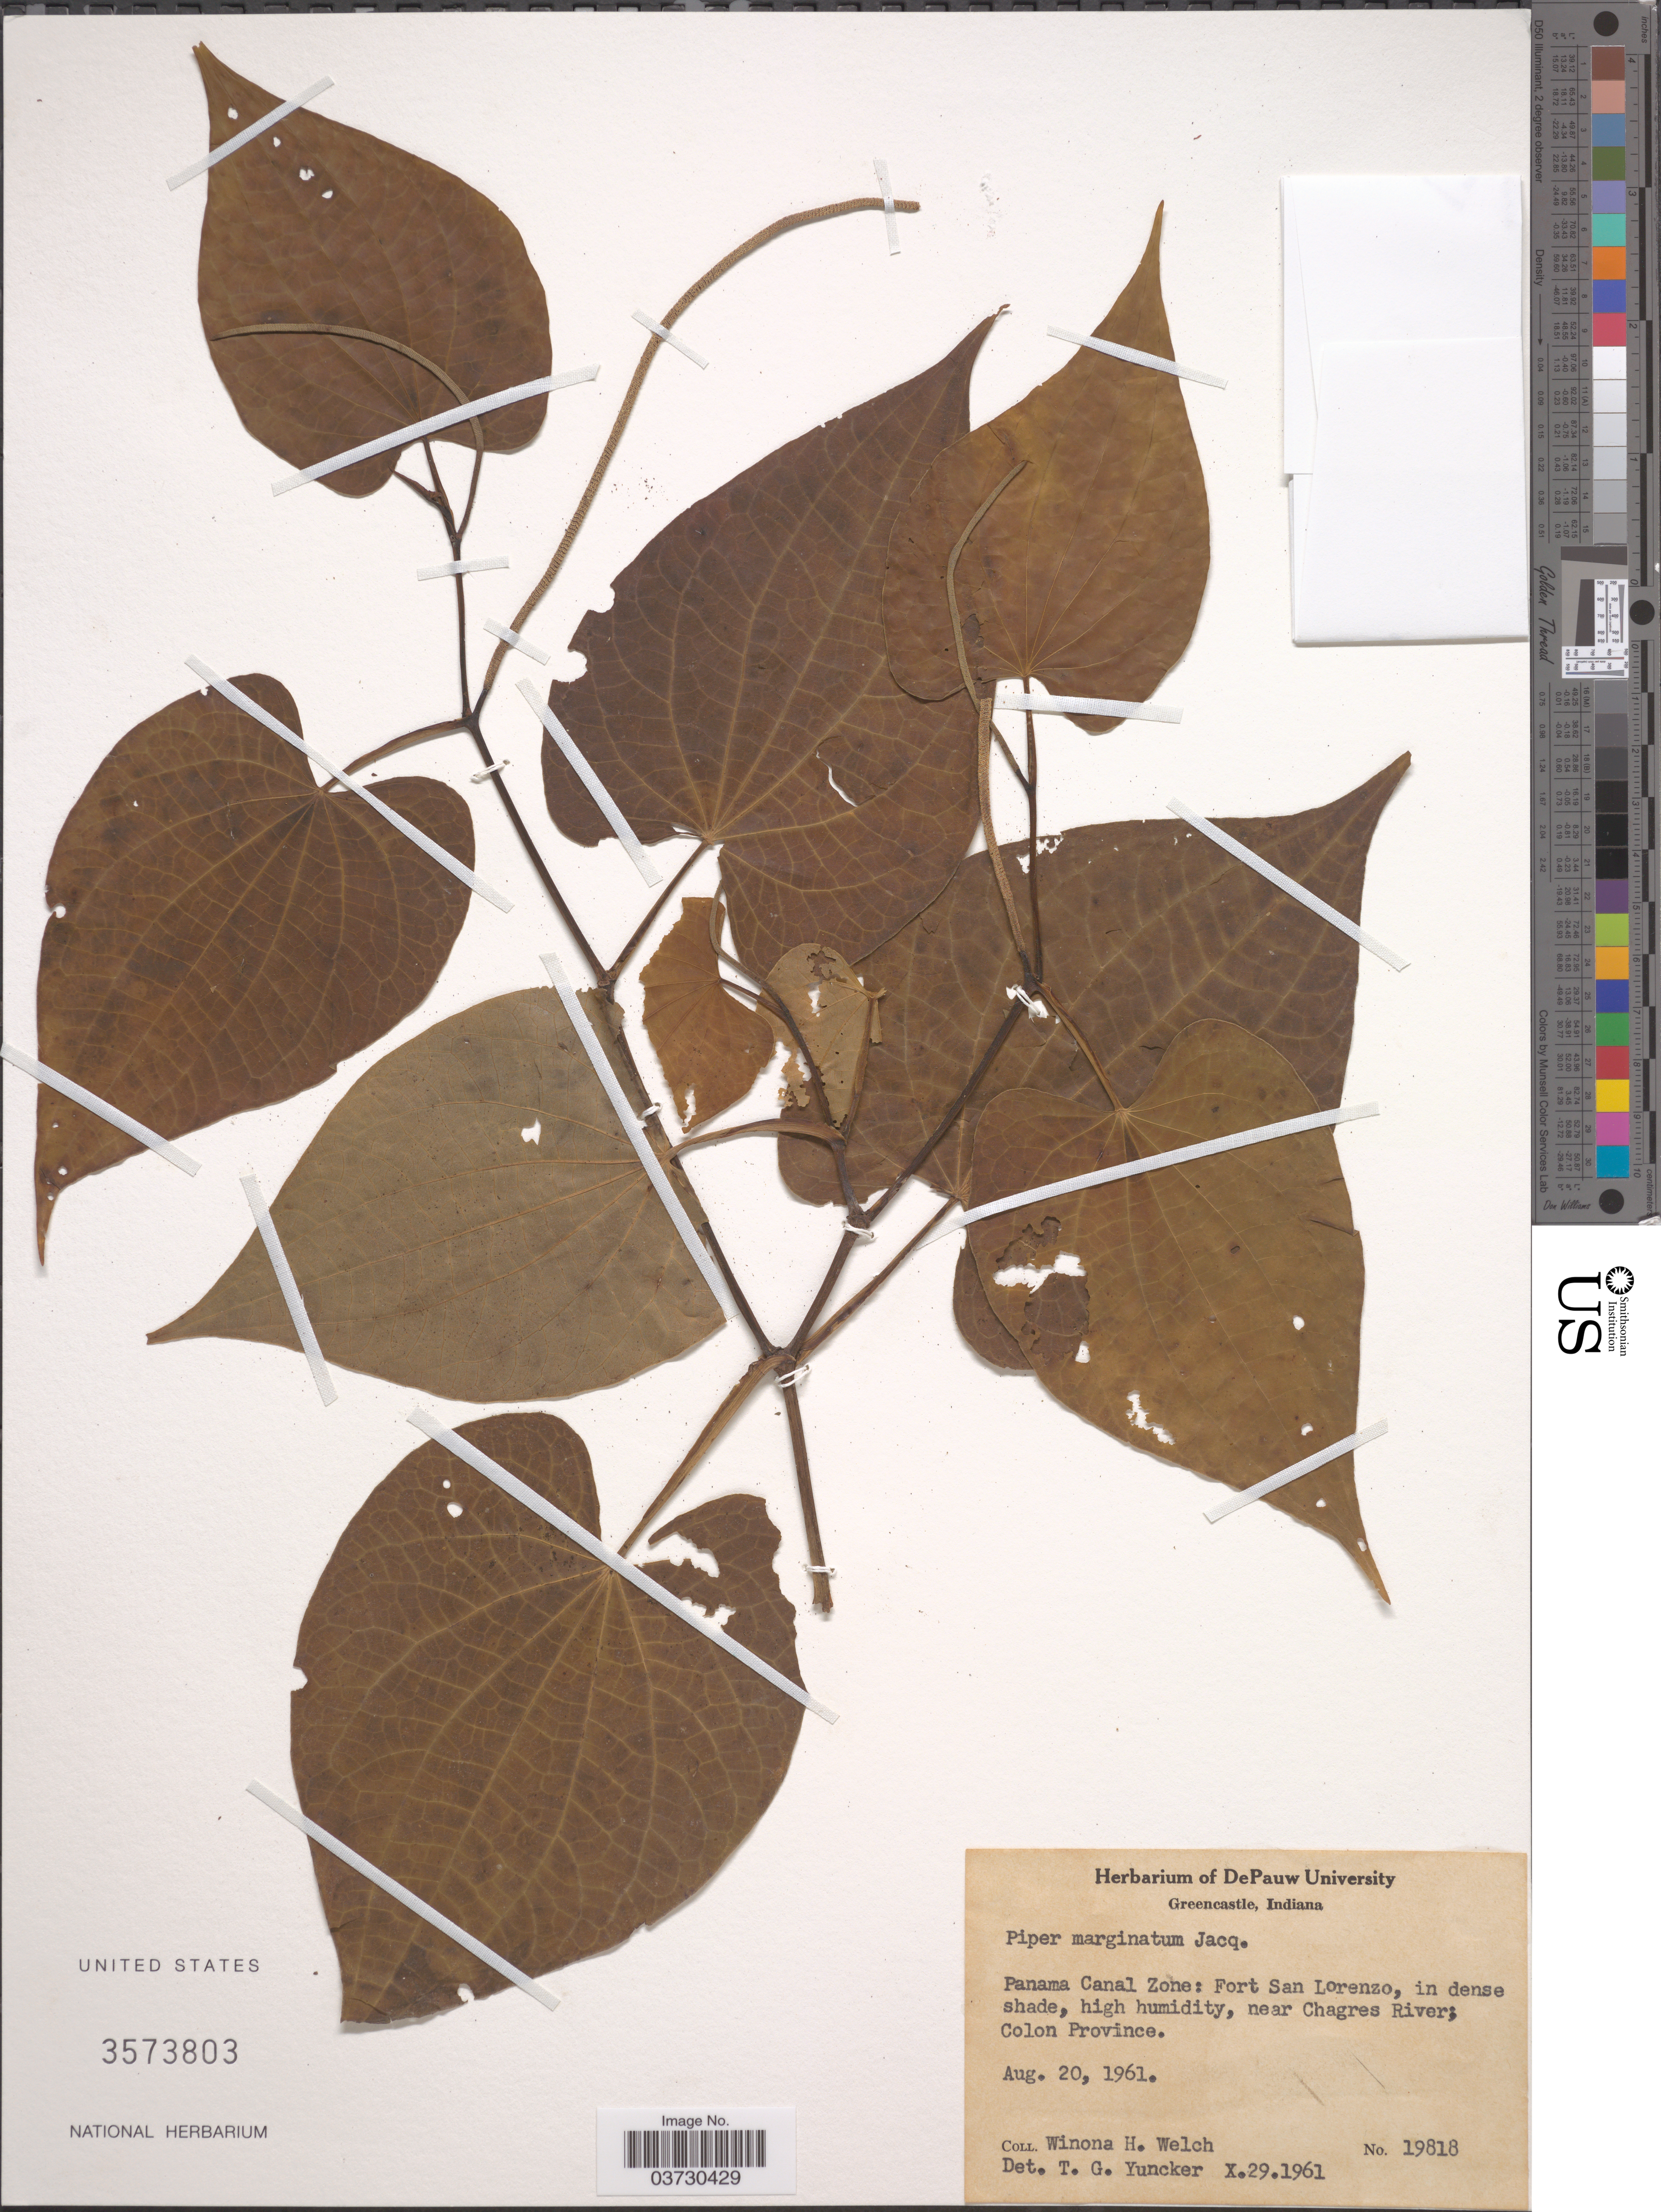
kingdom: Plantae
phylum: Tracheophyta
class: Magnoliopsida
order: Piperales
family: Piperaceae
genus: Piper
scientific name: Piper marginatum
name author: Jacq.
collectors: W. H. Welch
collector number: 19818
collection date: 1961-08-20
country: Panama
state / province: Colón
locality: Panama Canal Zone; Fort San Lorenzo, near Chagres River.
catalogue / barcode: US 3573803